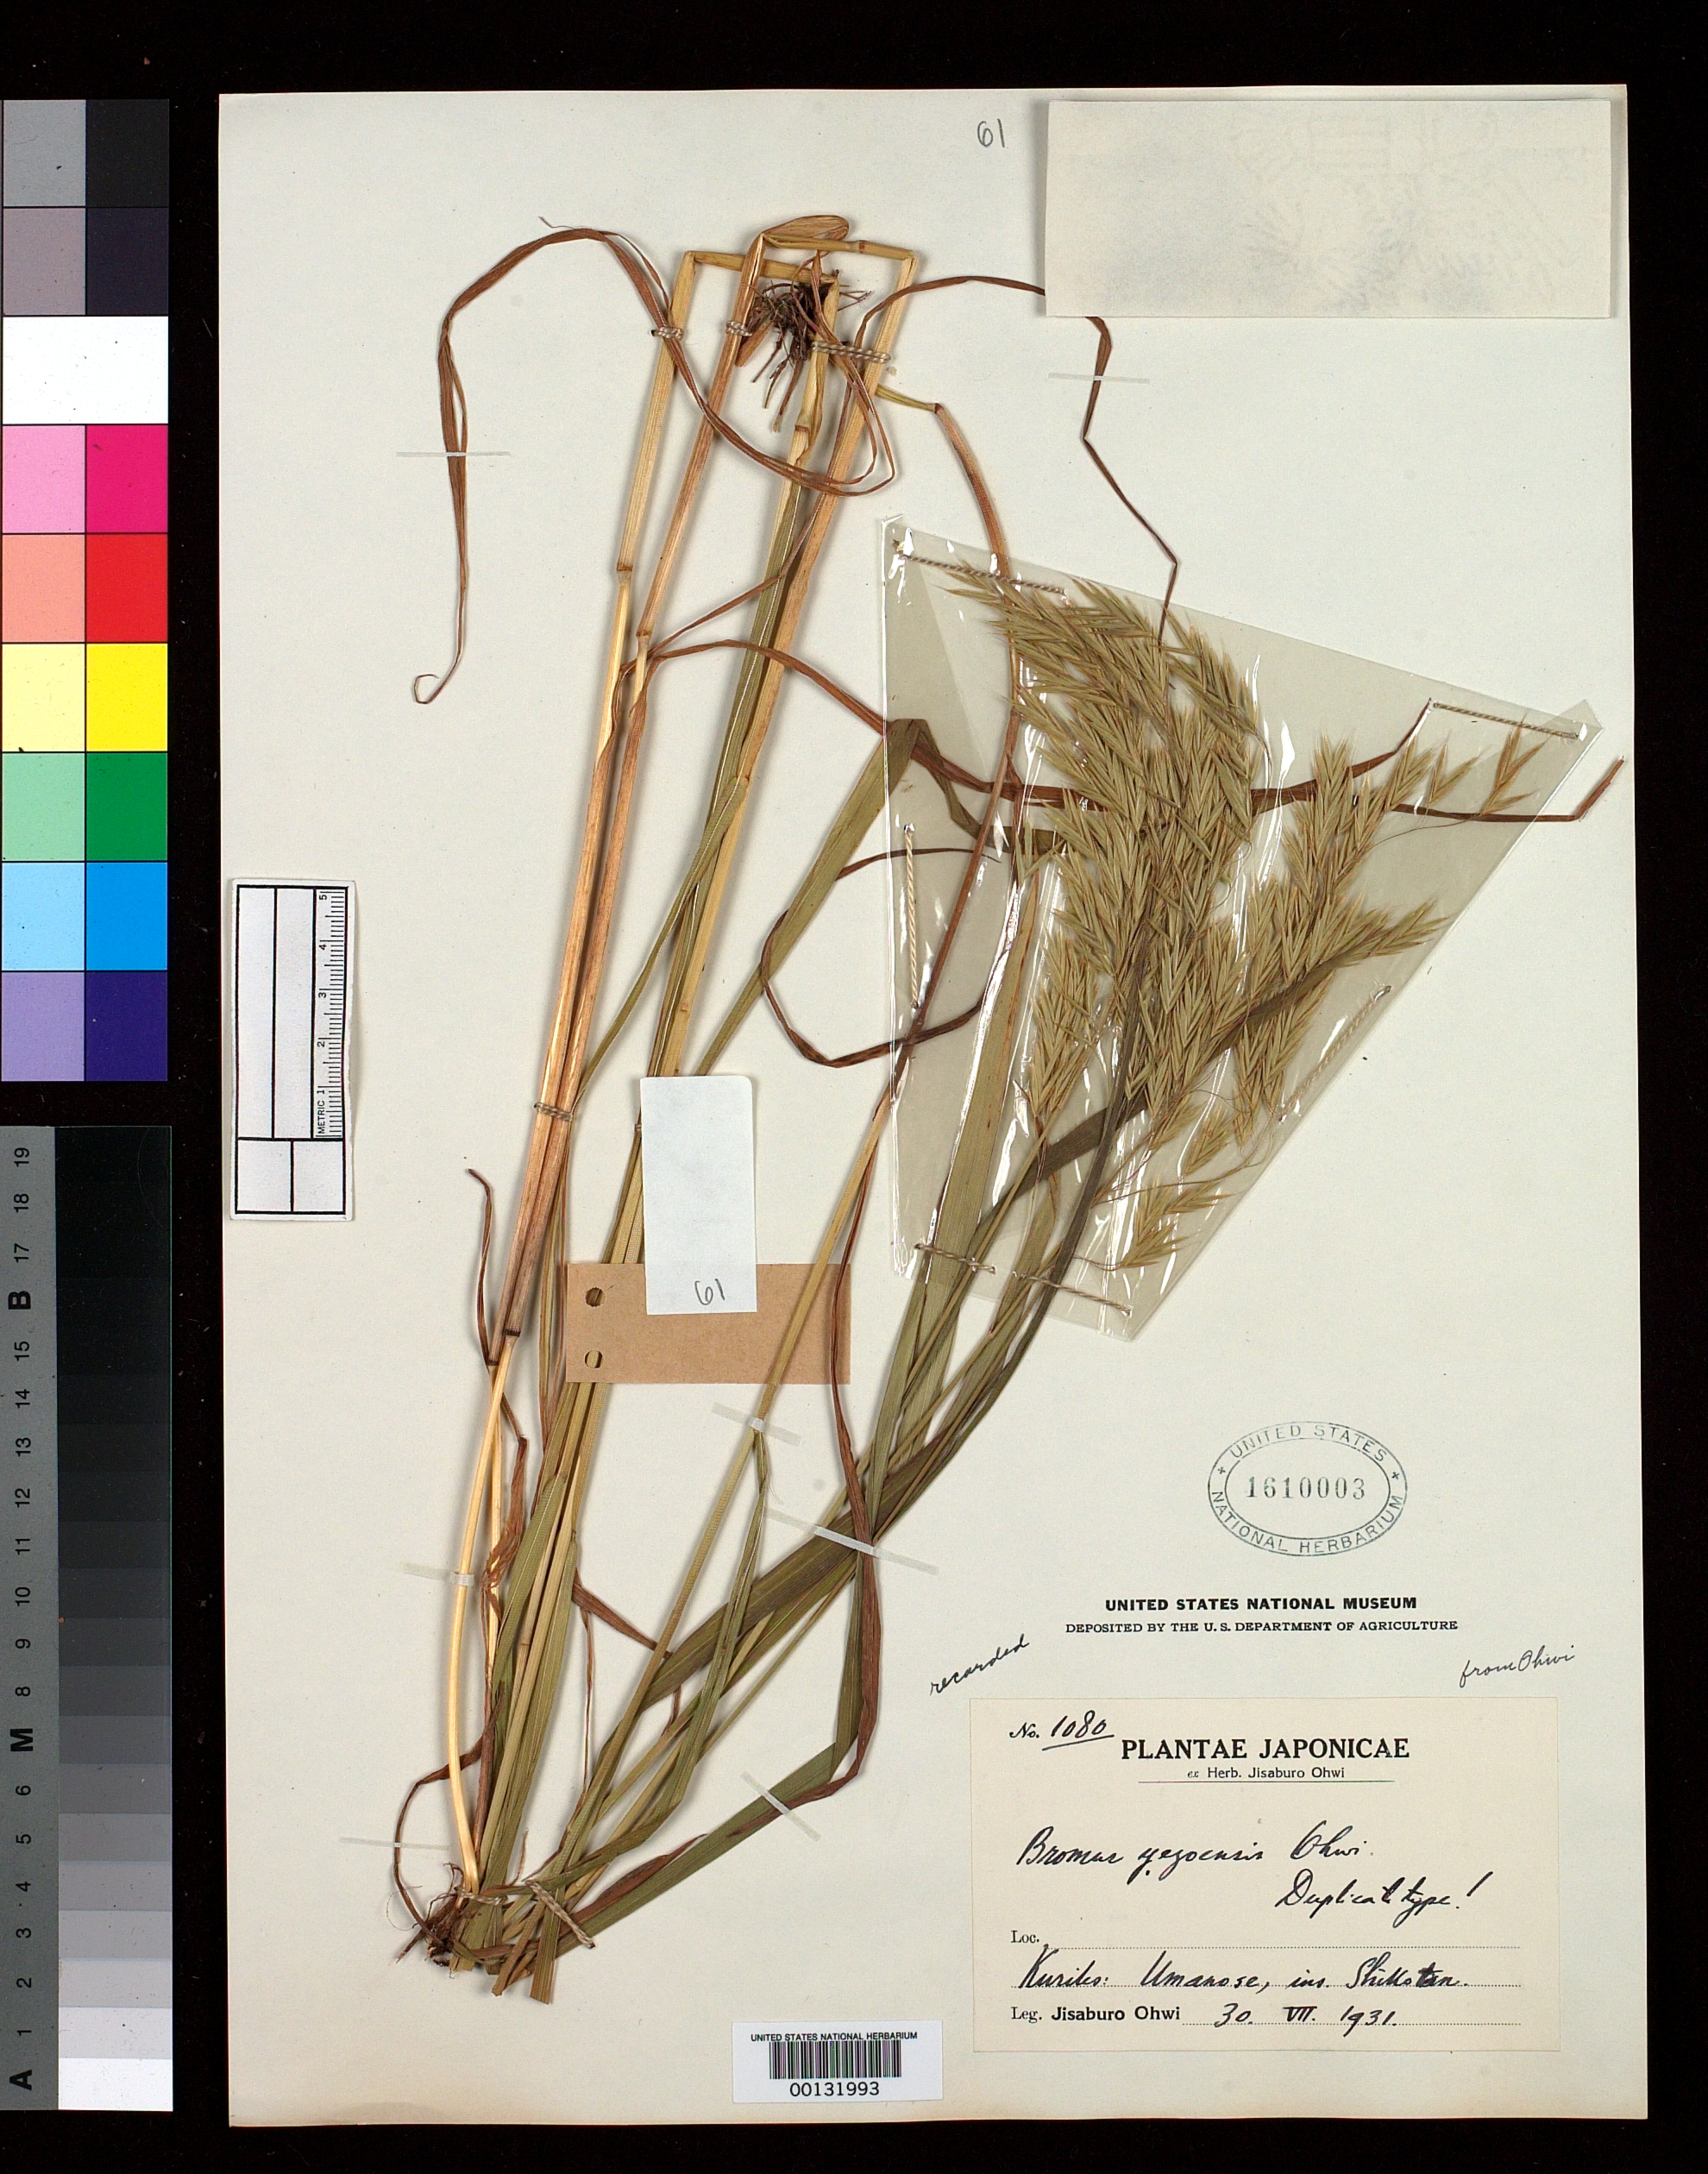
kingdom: Plantae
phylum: Tracheophyta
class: Liliopsida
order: Poales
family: Poaceae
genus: Bromus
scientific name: Bromus yezoensis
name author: Ohwi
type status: Isotype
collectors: J. Ohwi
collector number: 1080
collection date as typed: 30 Jul 1931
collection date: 1931-07-30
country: Japan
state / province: Hokkaido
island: Shikotan Island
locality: Kuriko: Umanose. Ins. Shikotan.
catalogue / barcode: US 1610003